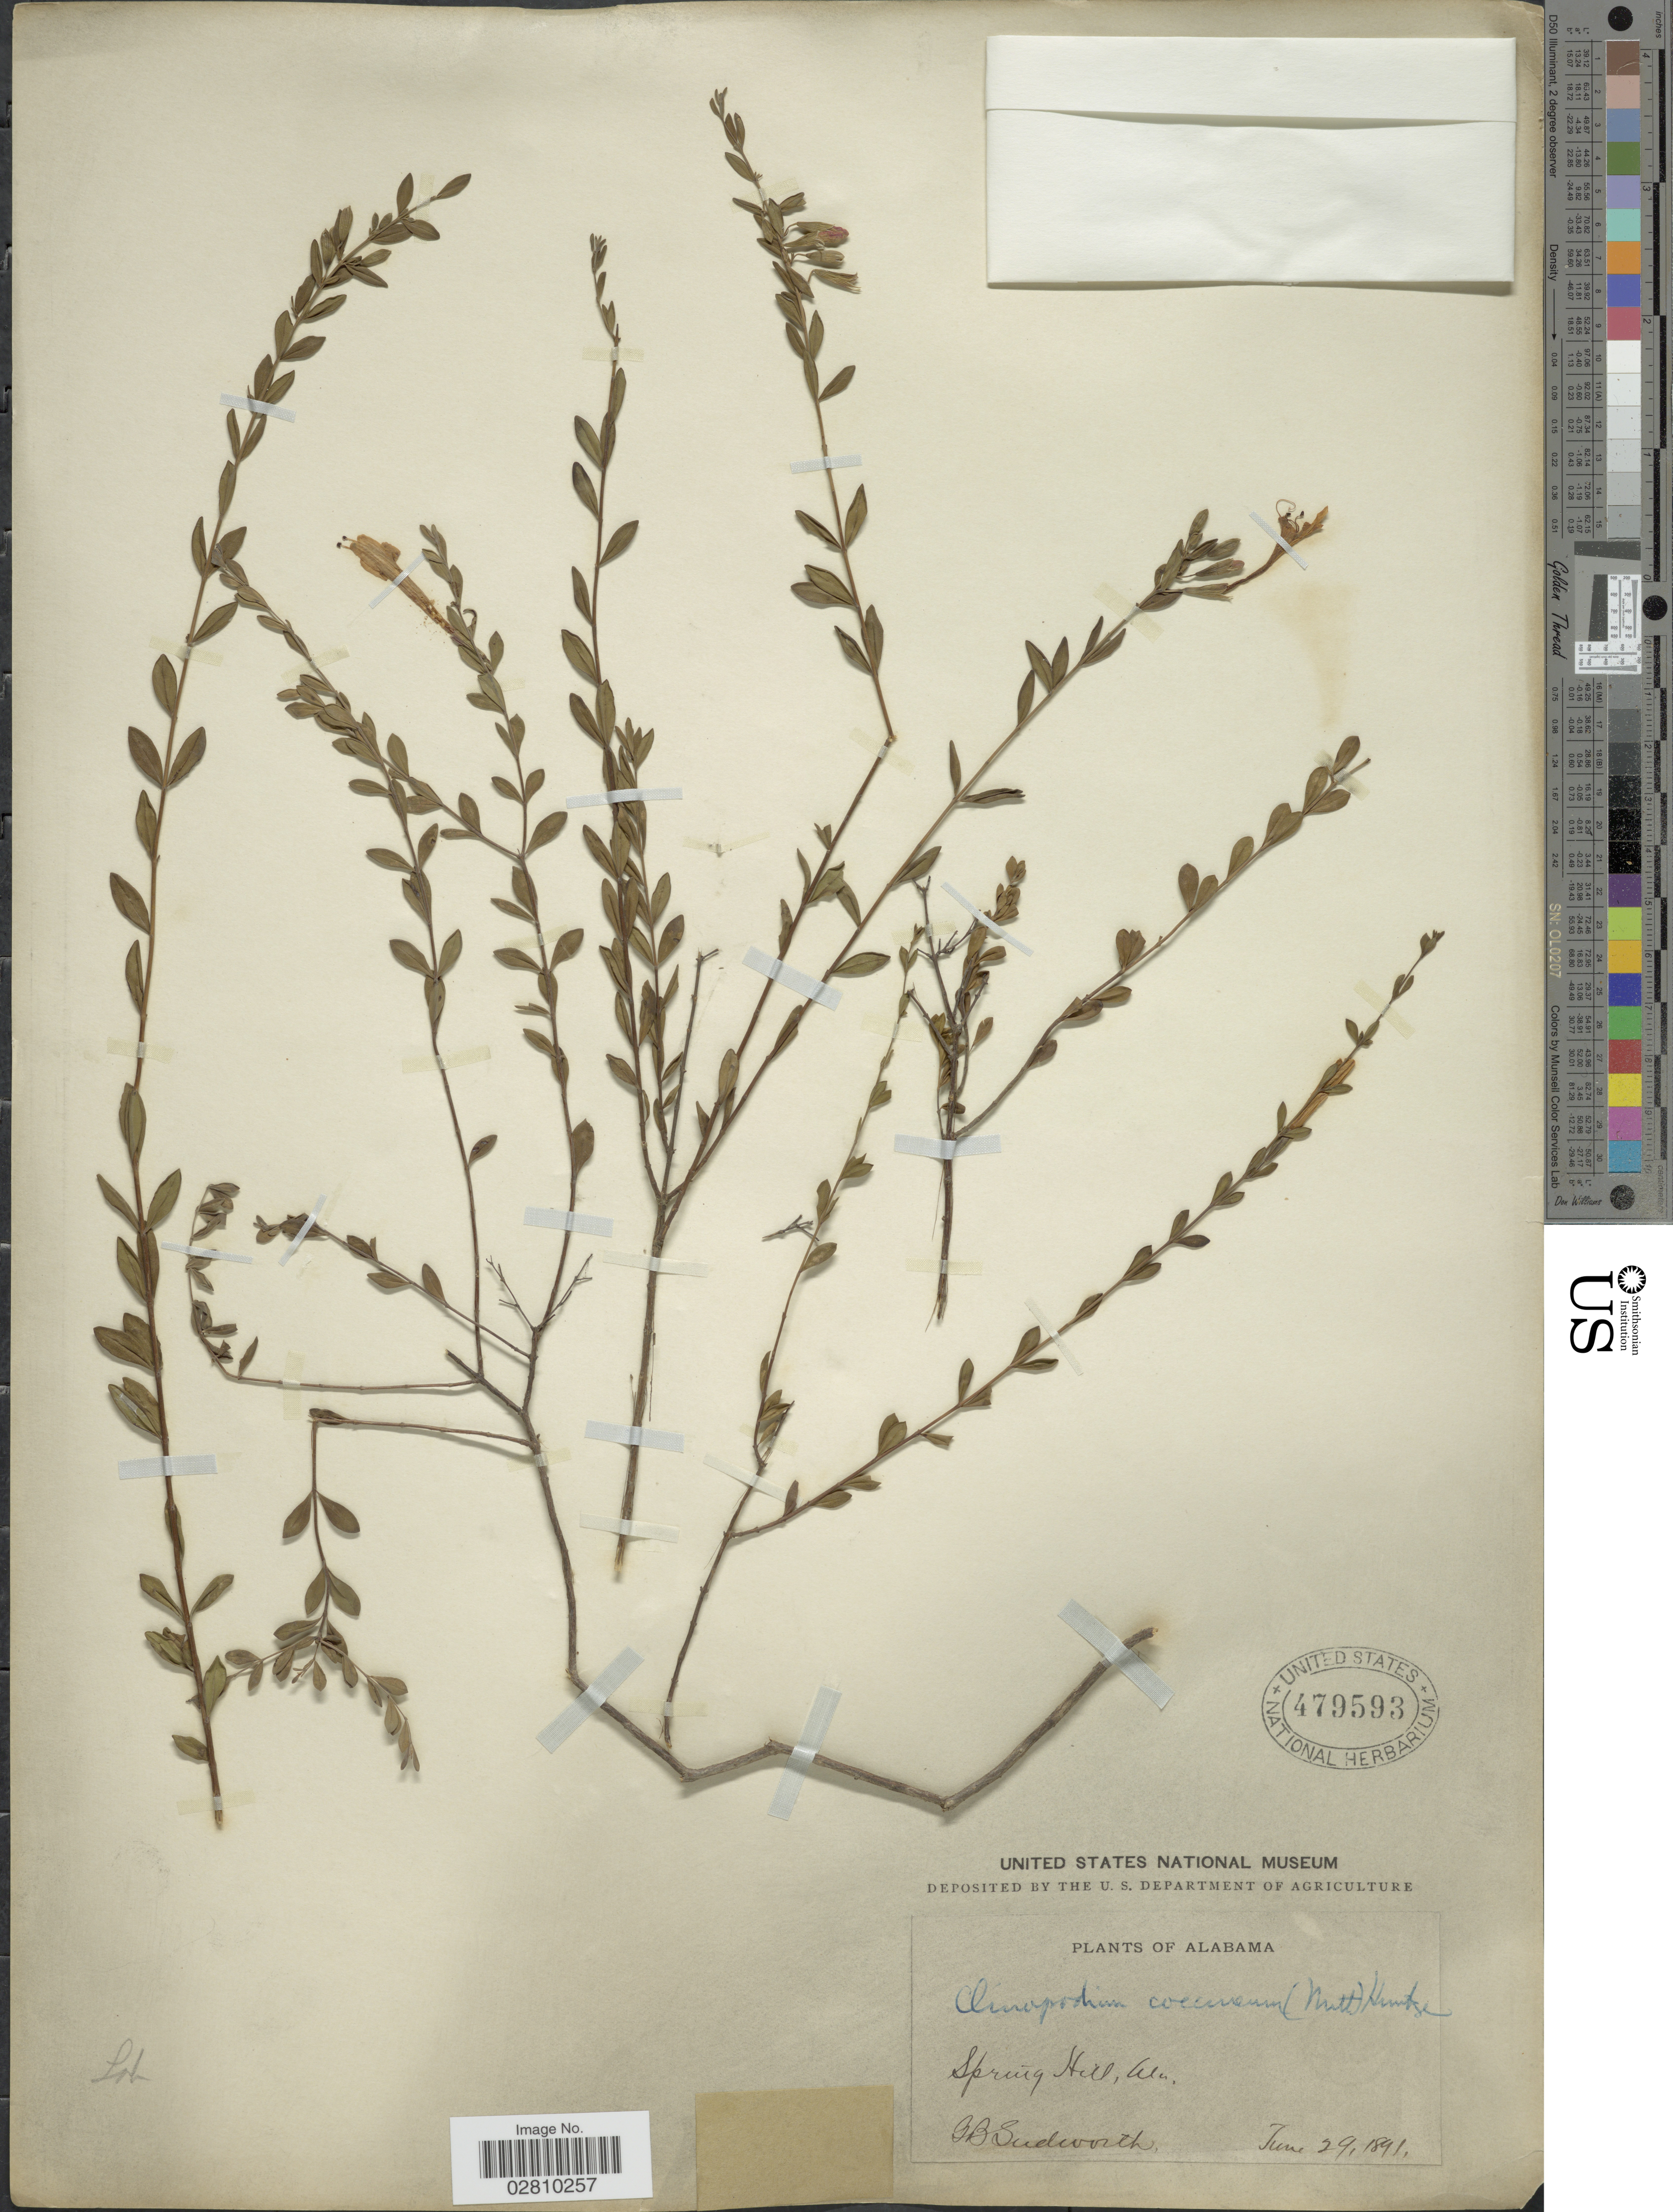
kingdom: Plantae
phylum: Tracheophyta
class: Magnoliopsida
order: Lamiales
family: Lamiaceae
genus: Clinopodium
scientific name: Clinopodium coccineum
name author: (Nutt. ex Hook.) Kuntze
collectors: G. B. Sudworth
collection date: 1891-06-29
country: United States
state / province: Alabama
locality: Spring Hill, Ala.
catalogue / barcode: US 479593